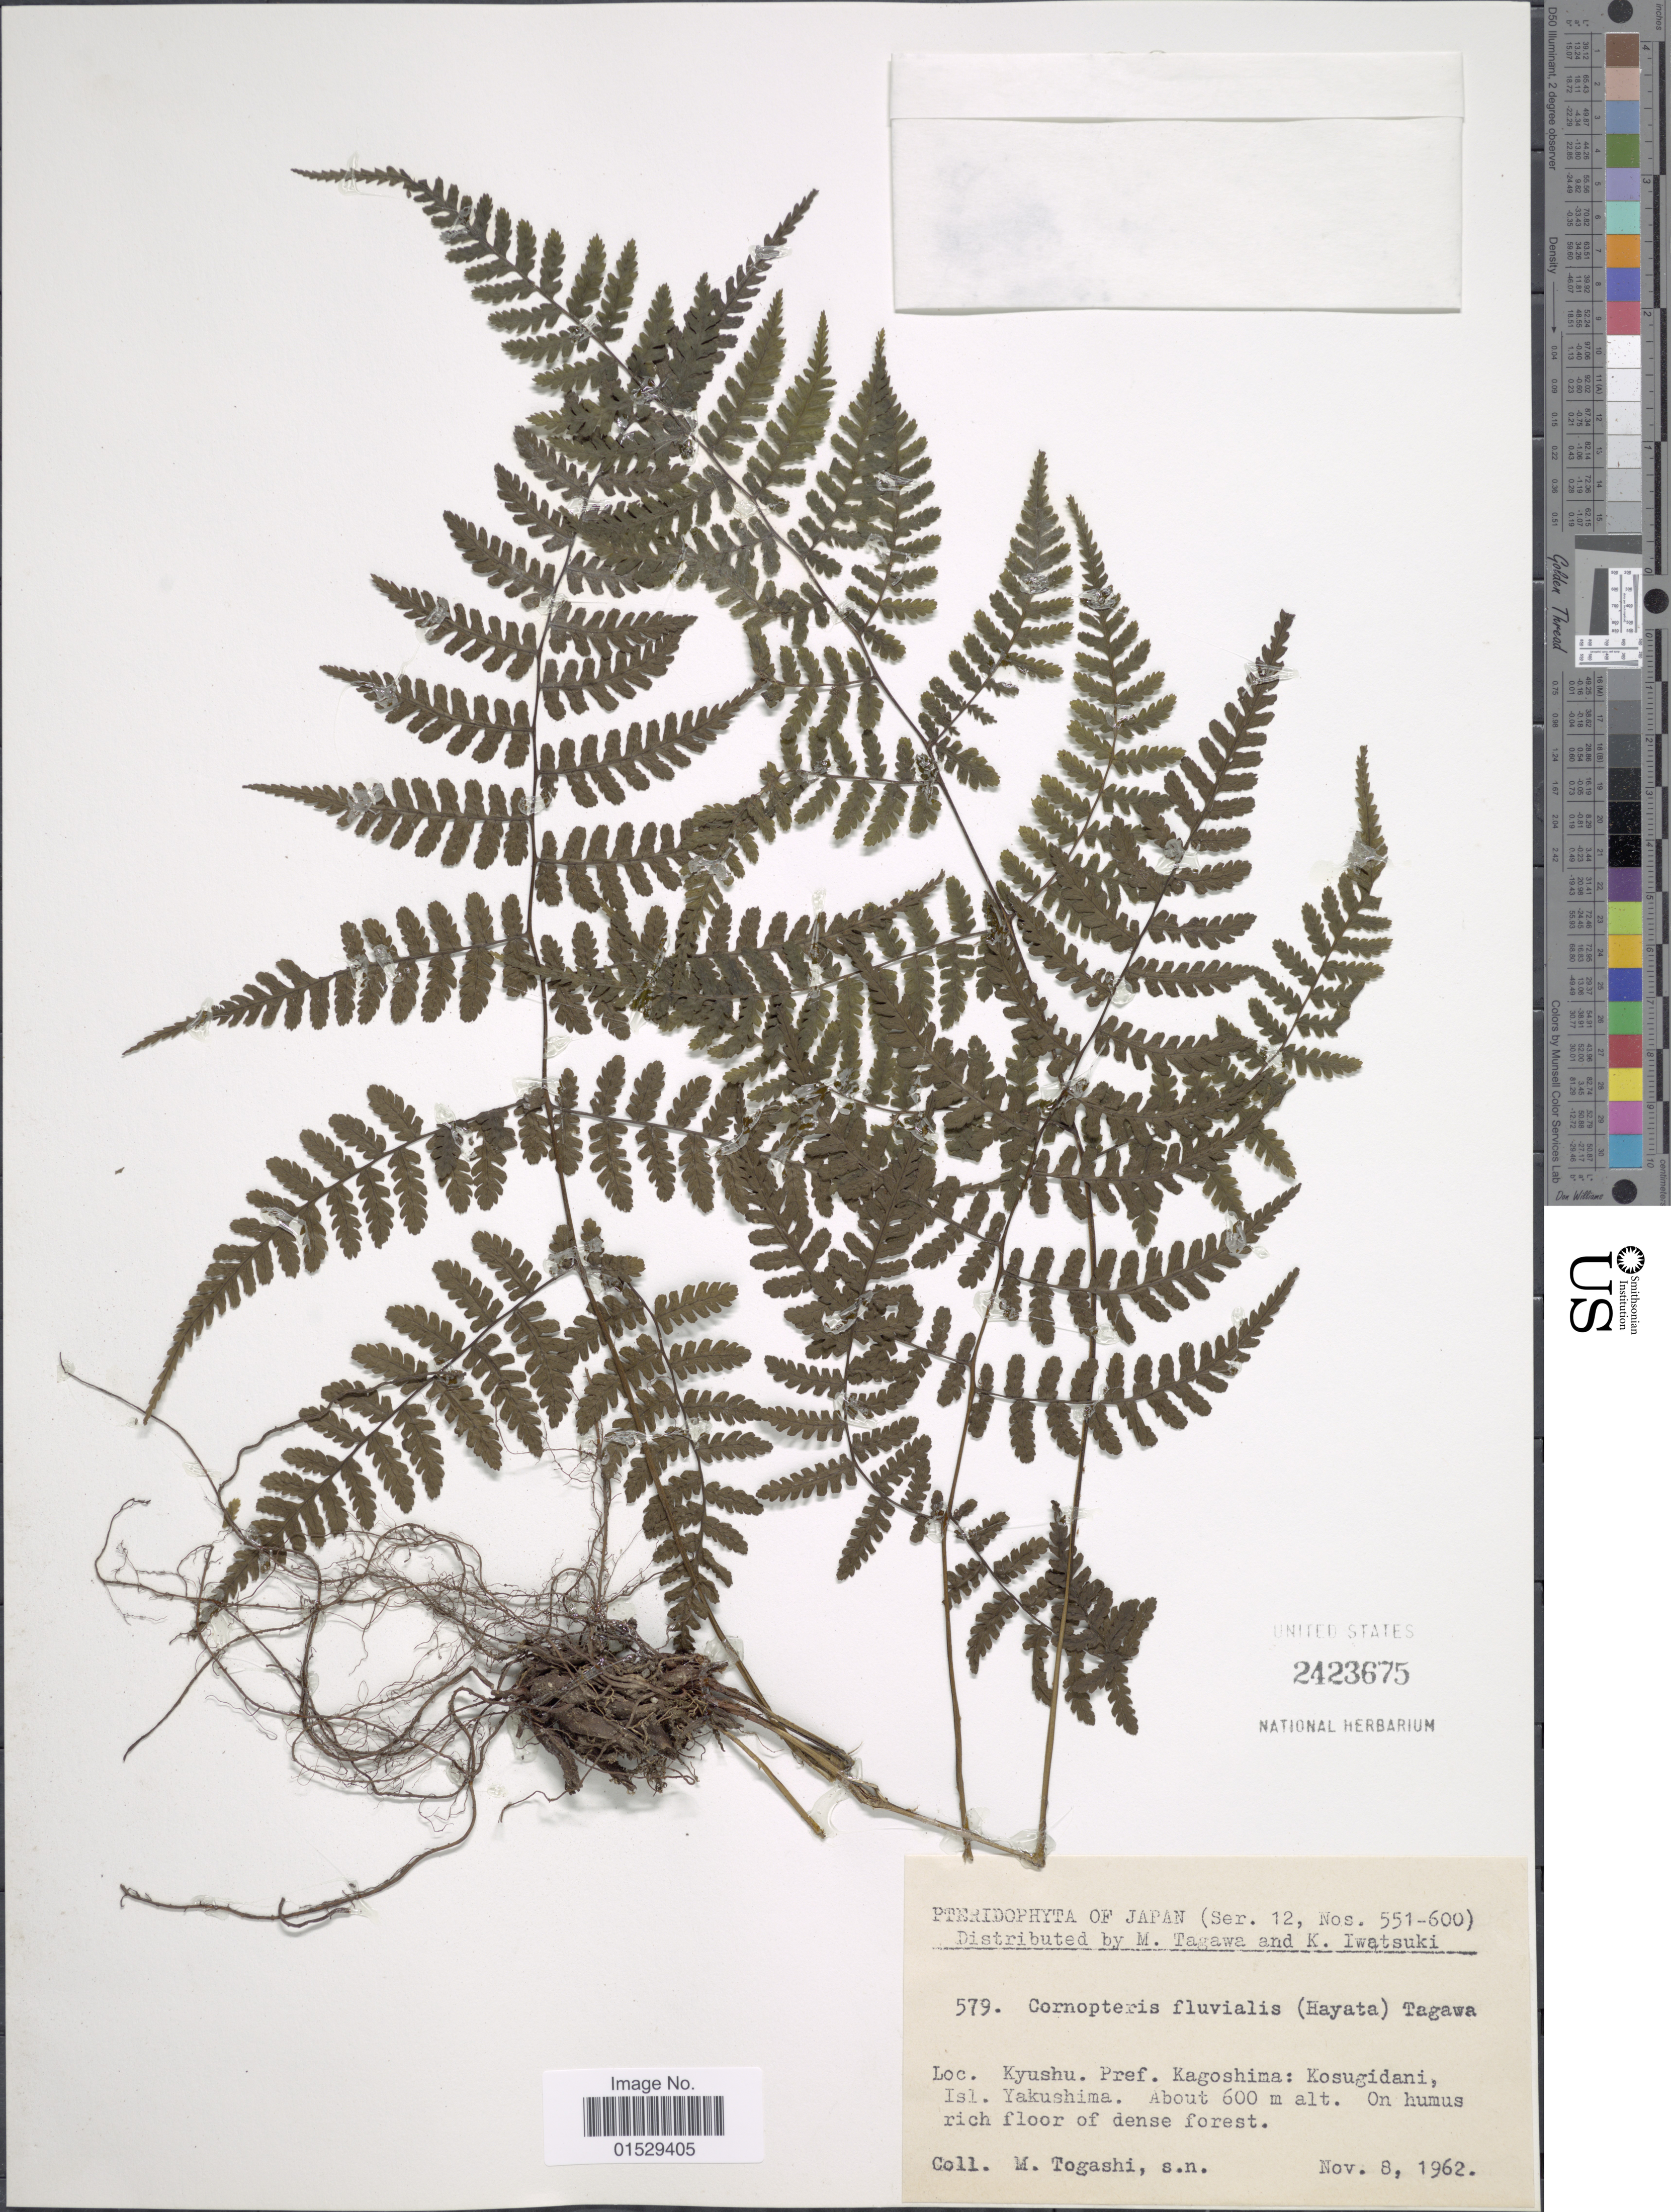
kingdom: Plantae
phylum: Tracheophyta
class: Polypodiopsida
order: Polypodiales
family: Athyriaceae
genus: Cornopteris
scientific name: Cornopteris banajaoensis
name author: (C. Chr.) K. Iwats. & M.G. Price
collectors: M. Togashi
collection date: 1962-11-08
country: Japan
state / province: Kagosima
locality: Kyushu. Pref. Kagoshima: Kosugidani, Isl. Yakushima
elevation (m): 600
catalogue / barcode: US 2423675